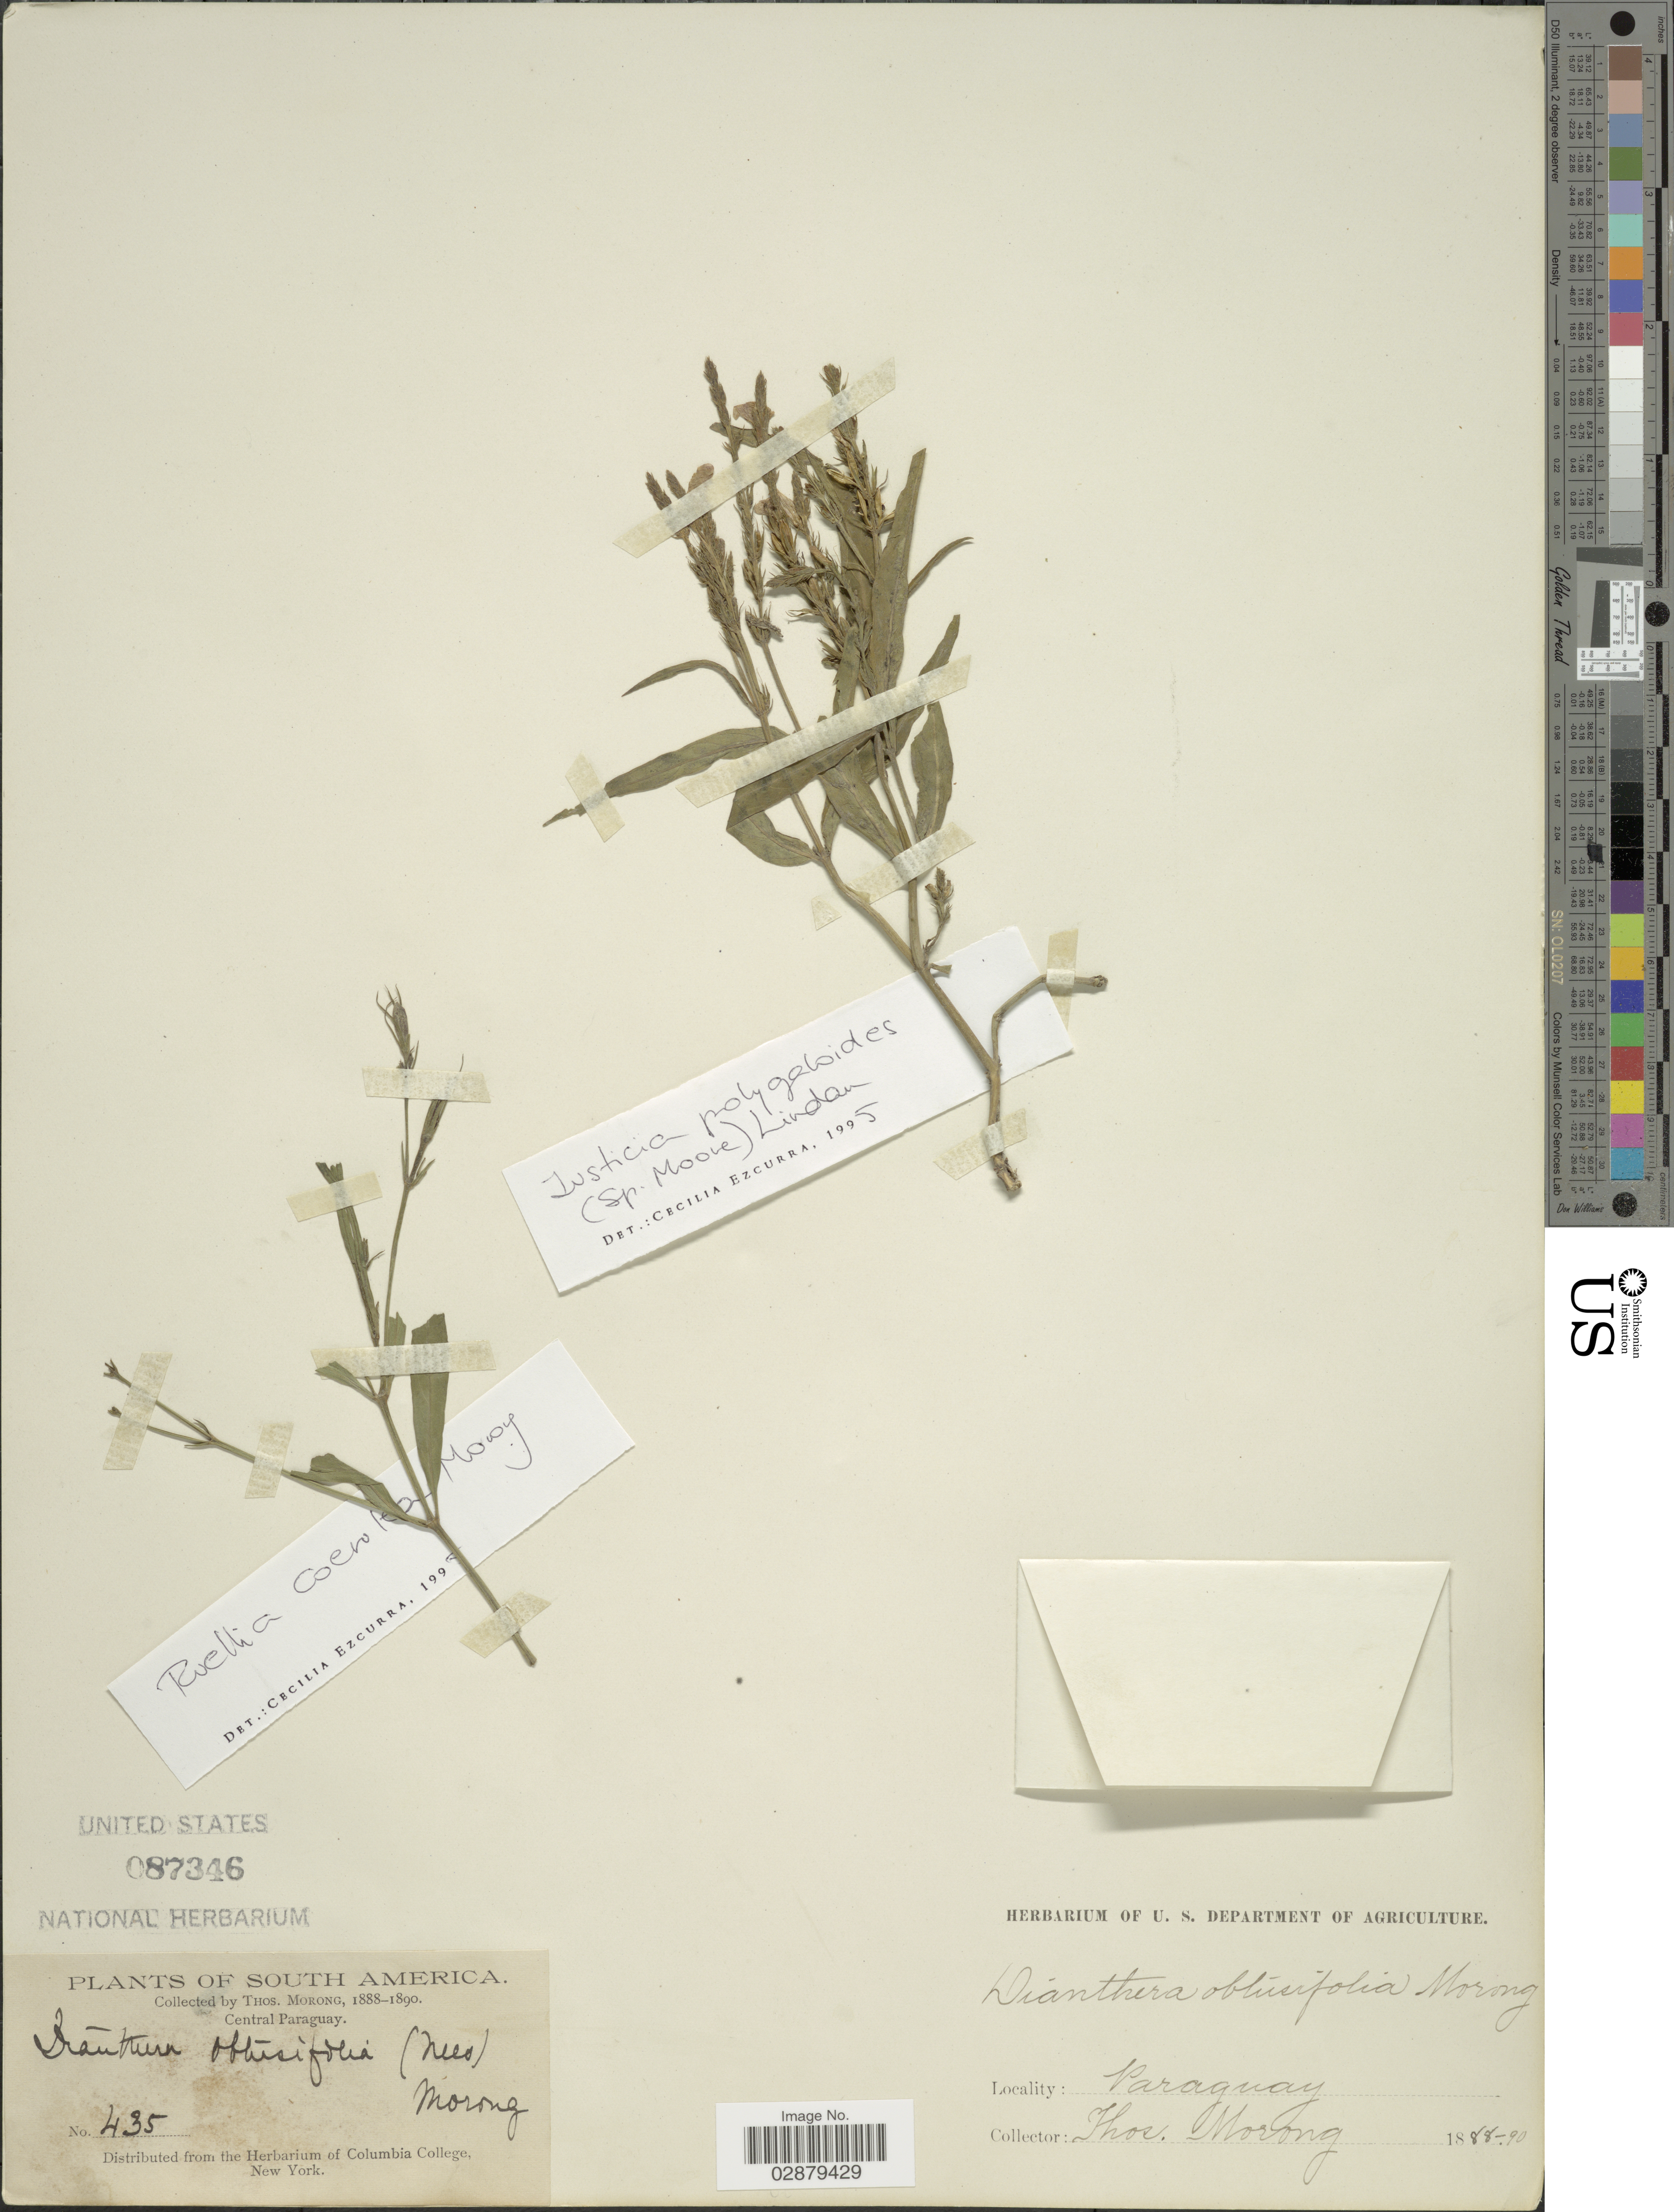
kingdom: Plantae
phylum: Tracheophyta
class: Magnoliopsida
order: Lamiales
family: Acanthaceae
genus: Justicia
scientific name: Justicia laevilinguis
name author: (Nees) Lindau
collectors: ex herb. T. Morong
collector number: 435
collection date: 1888/1890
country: Paraguay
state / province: Central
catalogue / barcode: US 87346